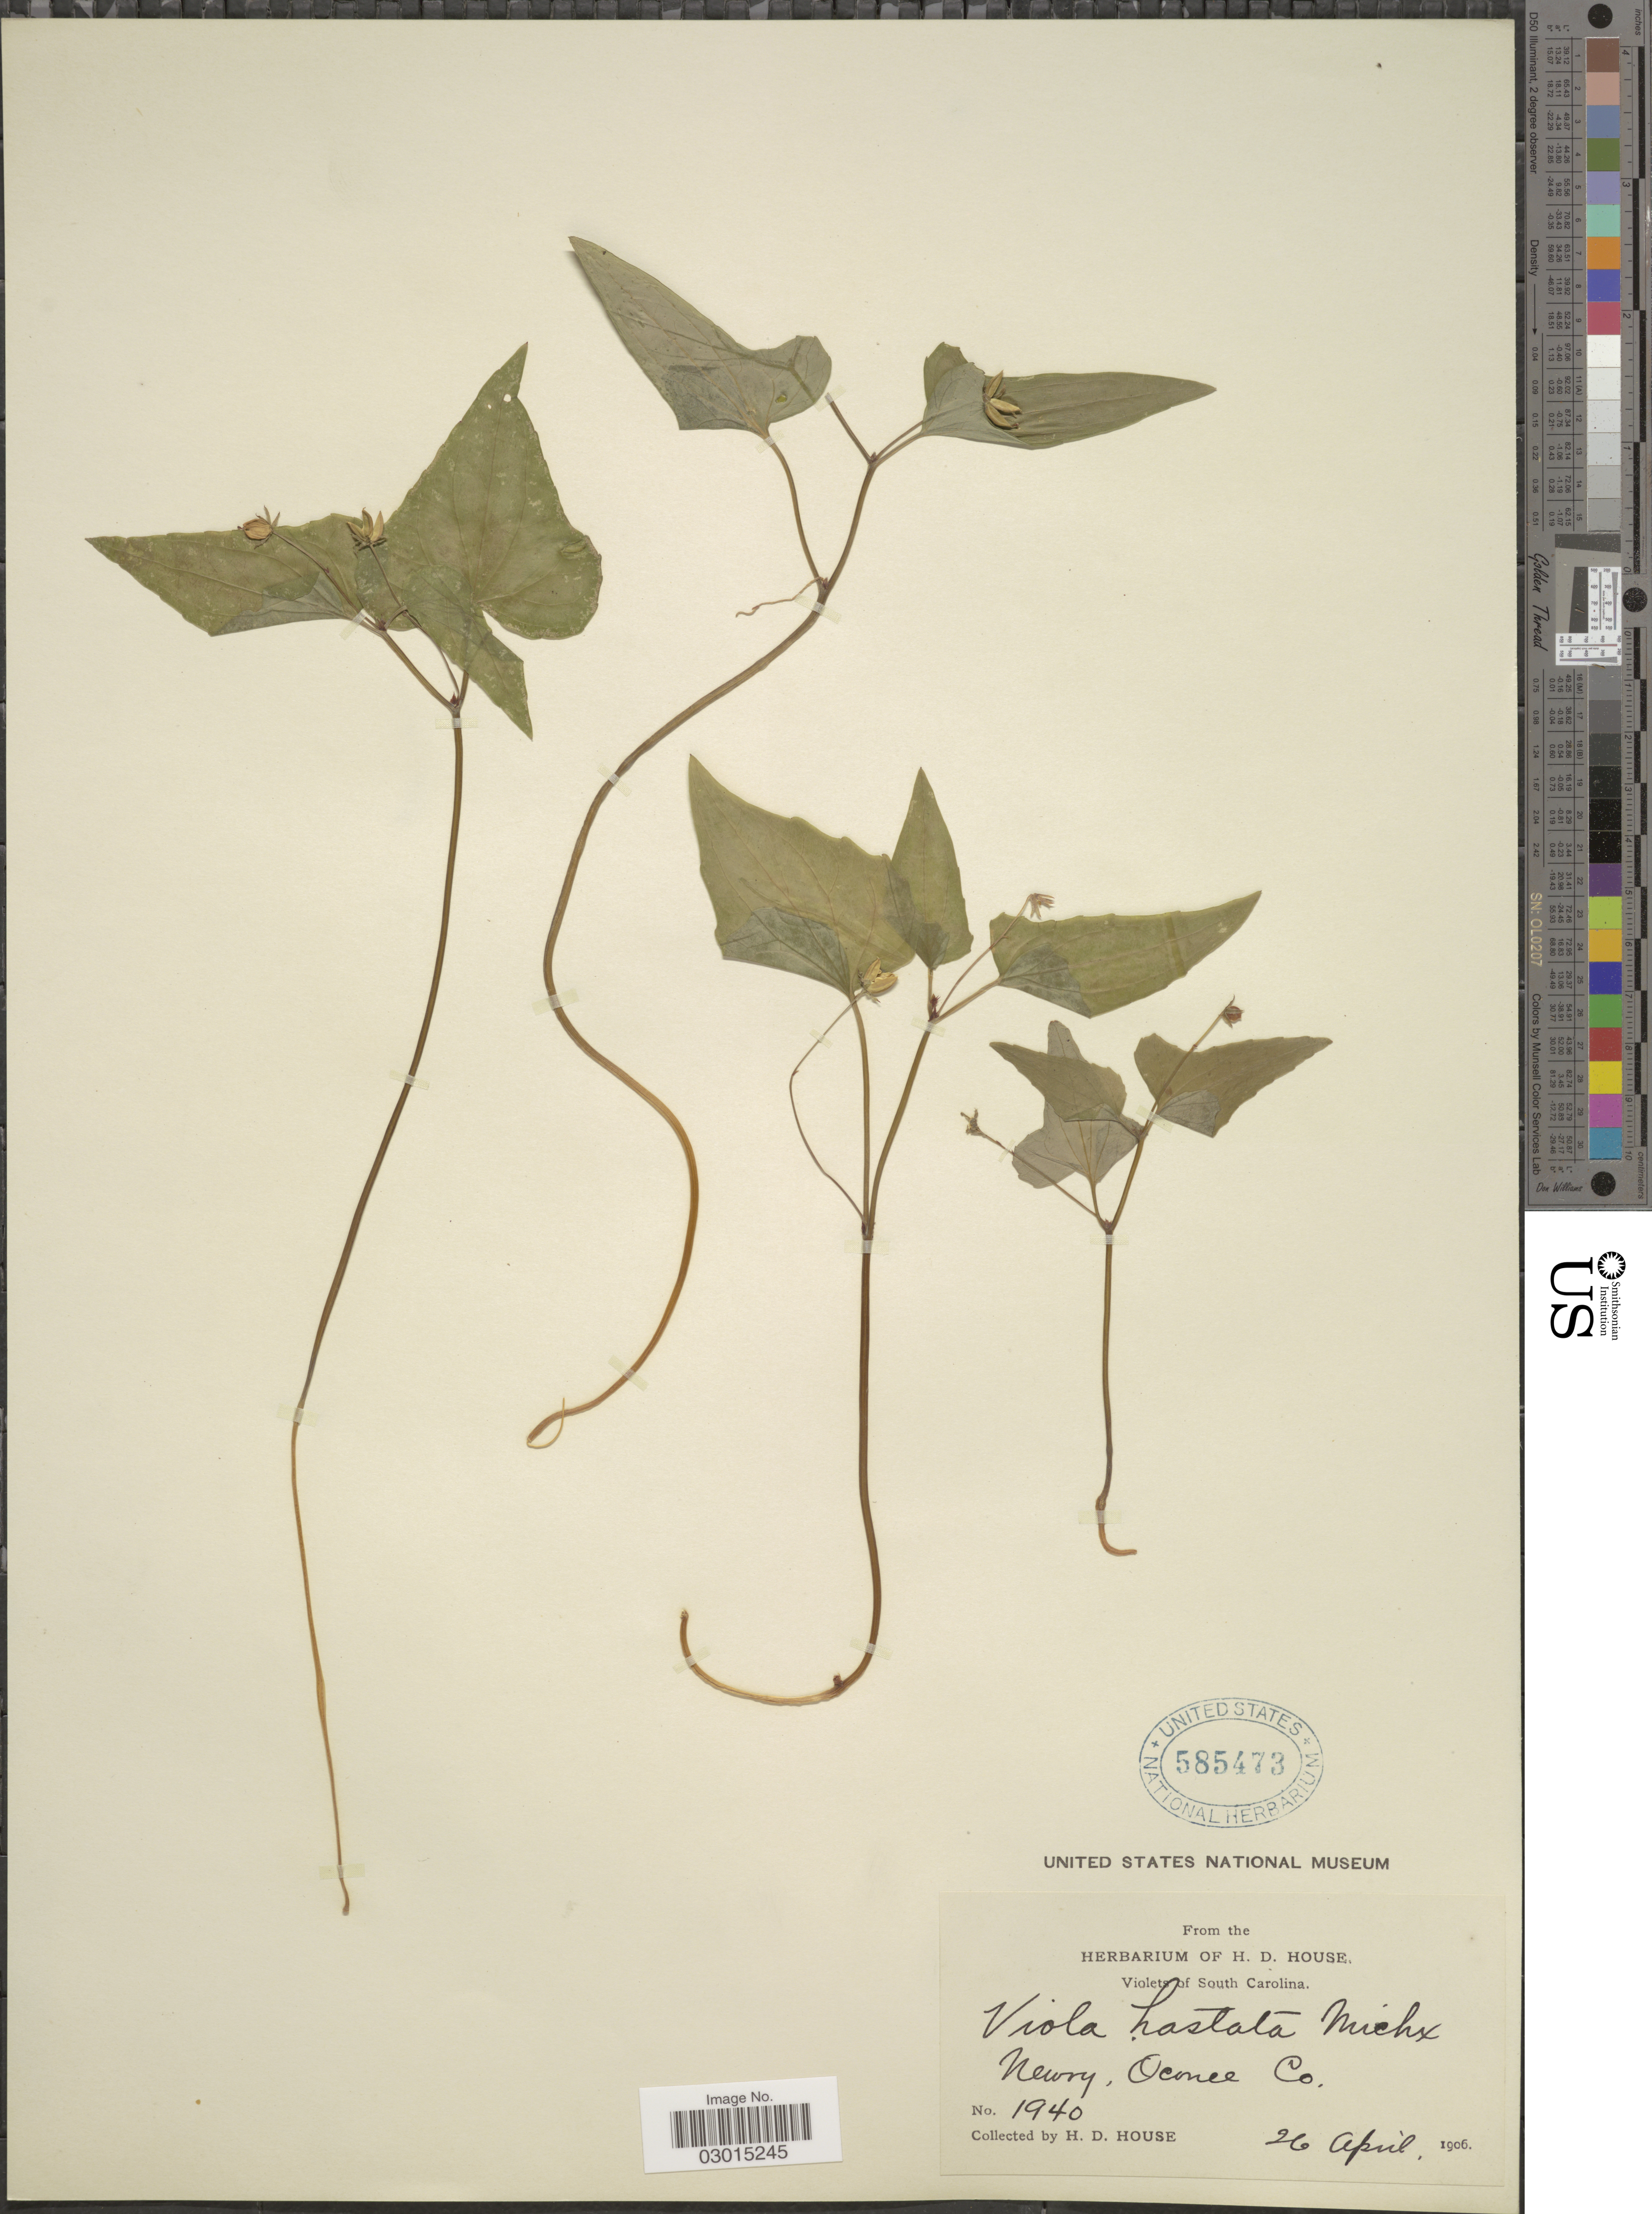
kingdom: Plantae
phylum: Tracheophyta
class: Magnoliopsida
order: Malpighiales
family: Violaceae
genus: Viola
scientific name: Viola hastata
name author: Michx.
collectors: H. D. House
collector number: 1940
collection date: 1906-04-26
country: United States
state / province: South Carolina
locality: Newry, Oconee Co.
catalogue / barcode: US 585473